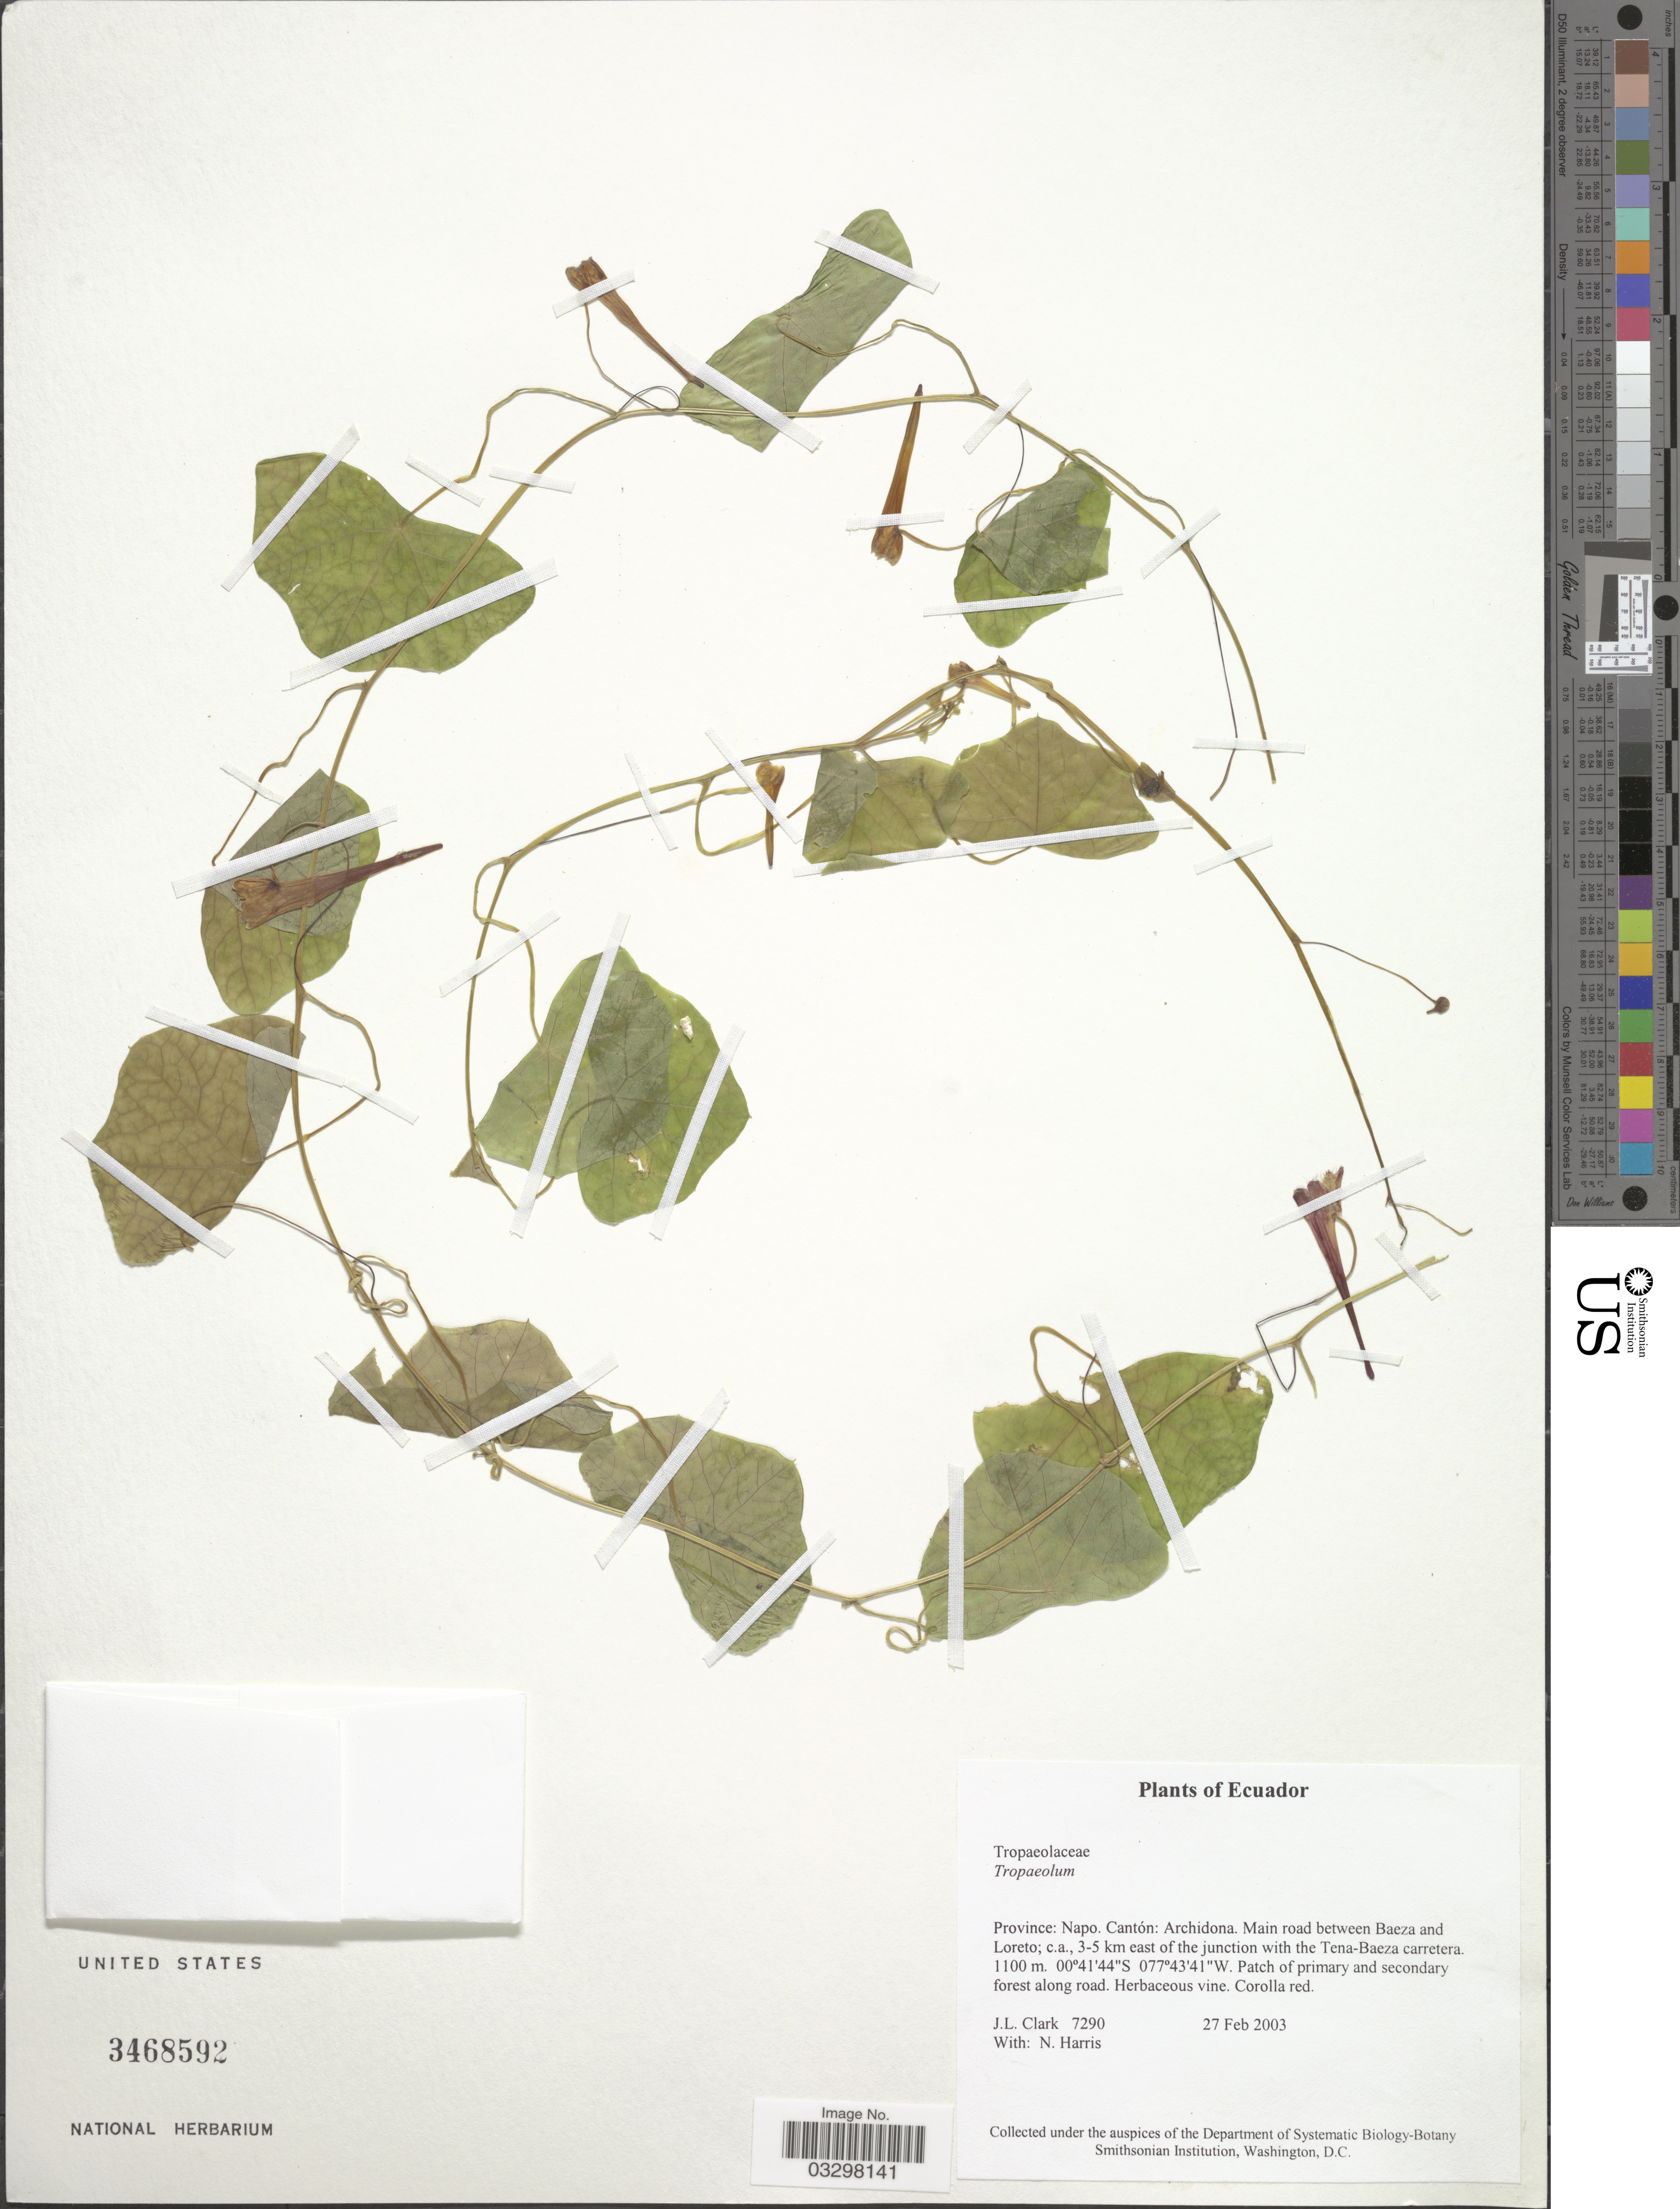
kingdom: Plantae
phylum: Tracheophyta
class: Magnoliopsida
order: Brassicales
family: Tropaeolaceae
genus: Tropaeolum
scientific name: Tropaeolum sp.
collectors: J. L. Clark & N. Harris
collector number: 7290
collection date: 2003-02-27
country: Ecuador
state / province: Napo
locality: Cantón: Archidona. Main road between Baeza and Loreto; c.a. 3-5 km east of the junction with the Tena-Baeza carretera.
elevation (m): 1100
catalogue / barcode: US 3468592